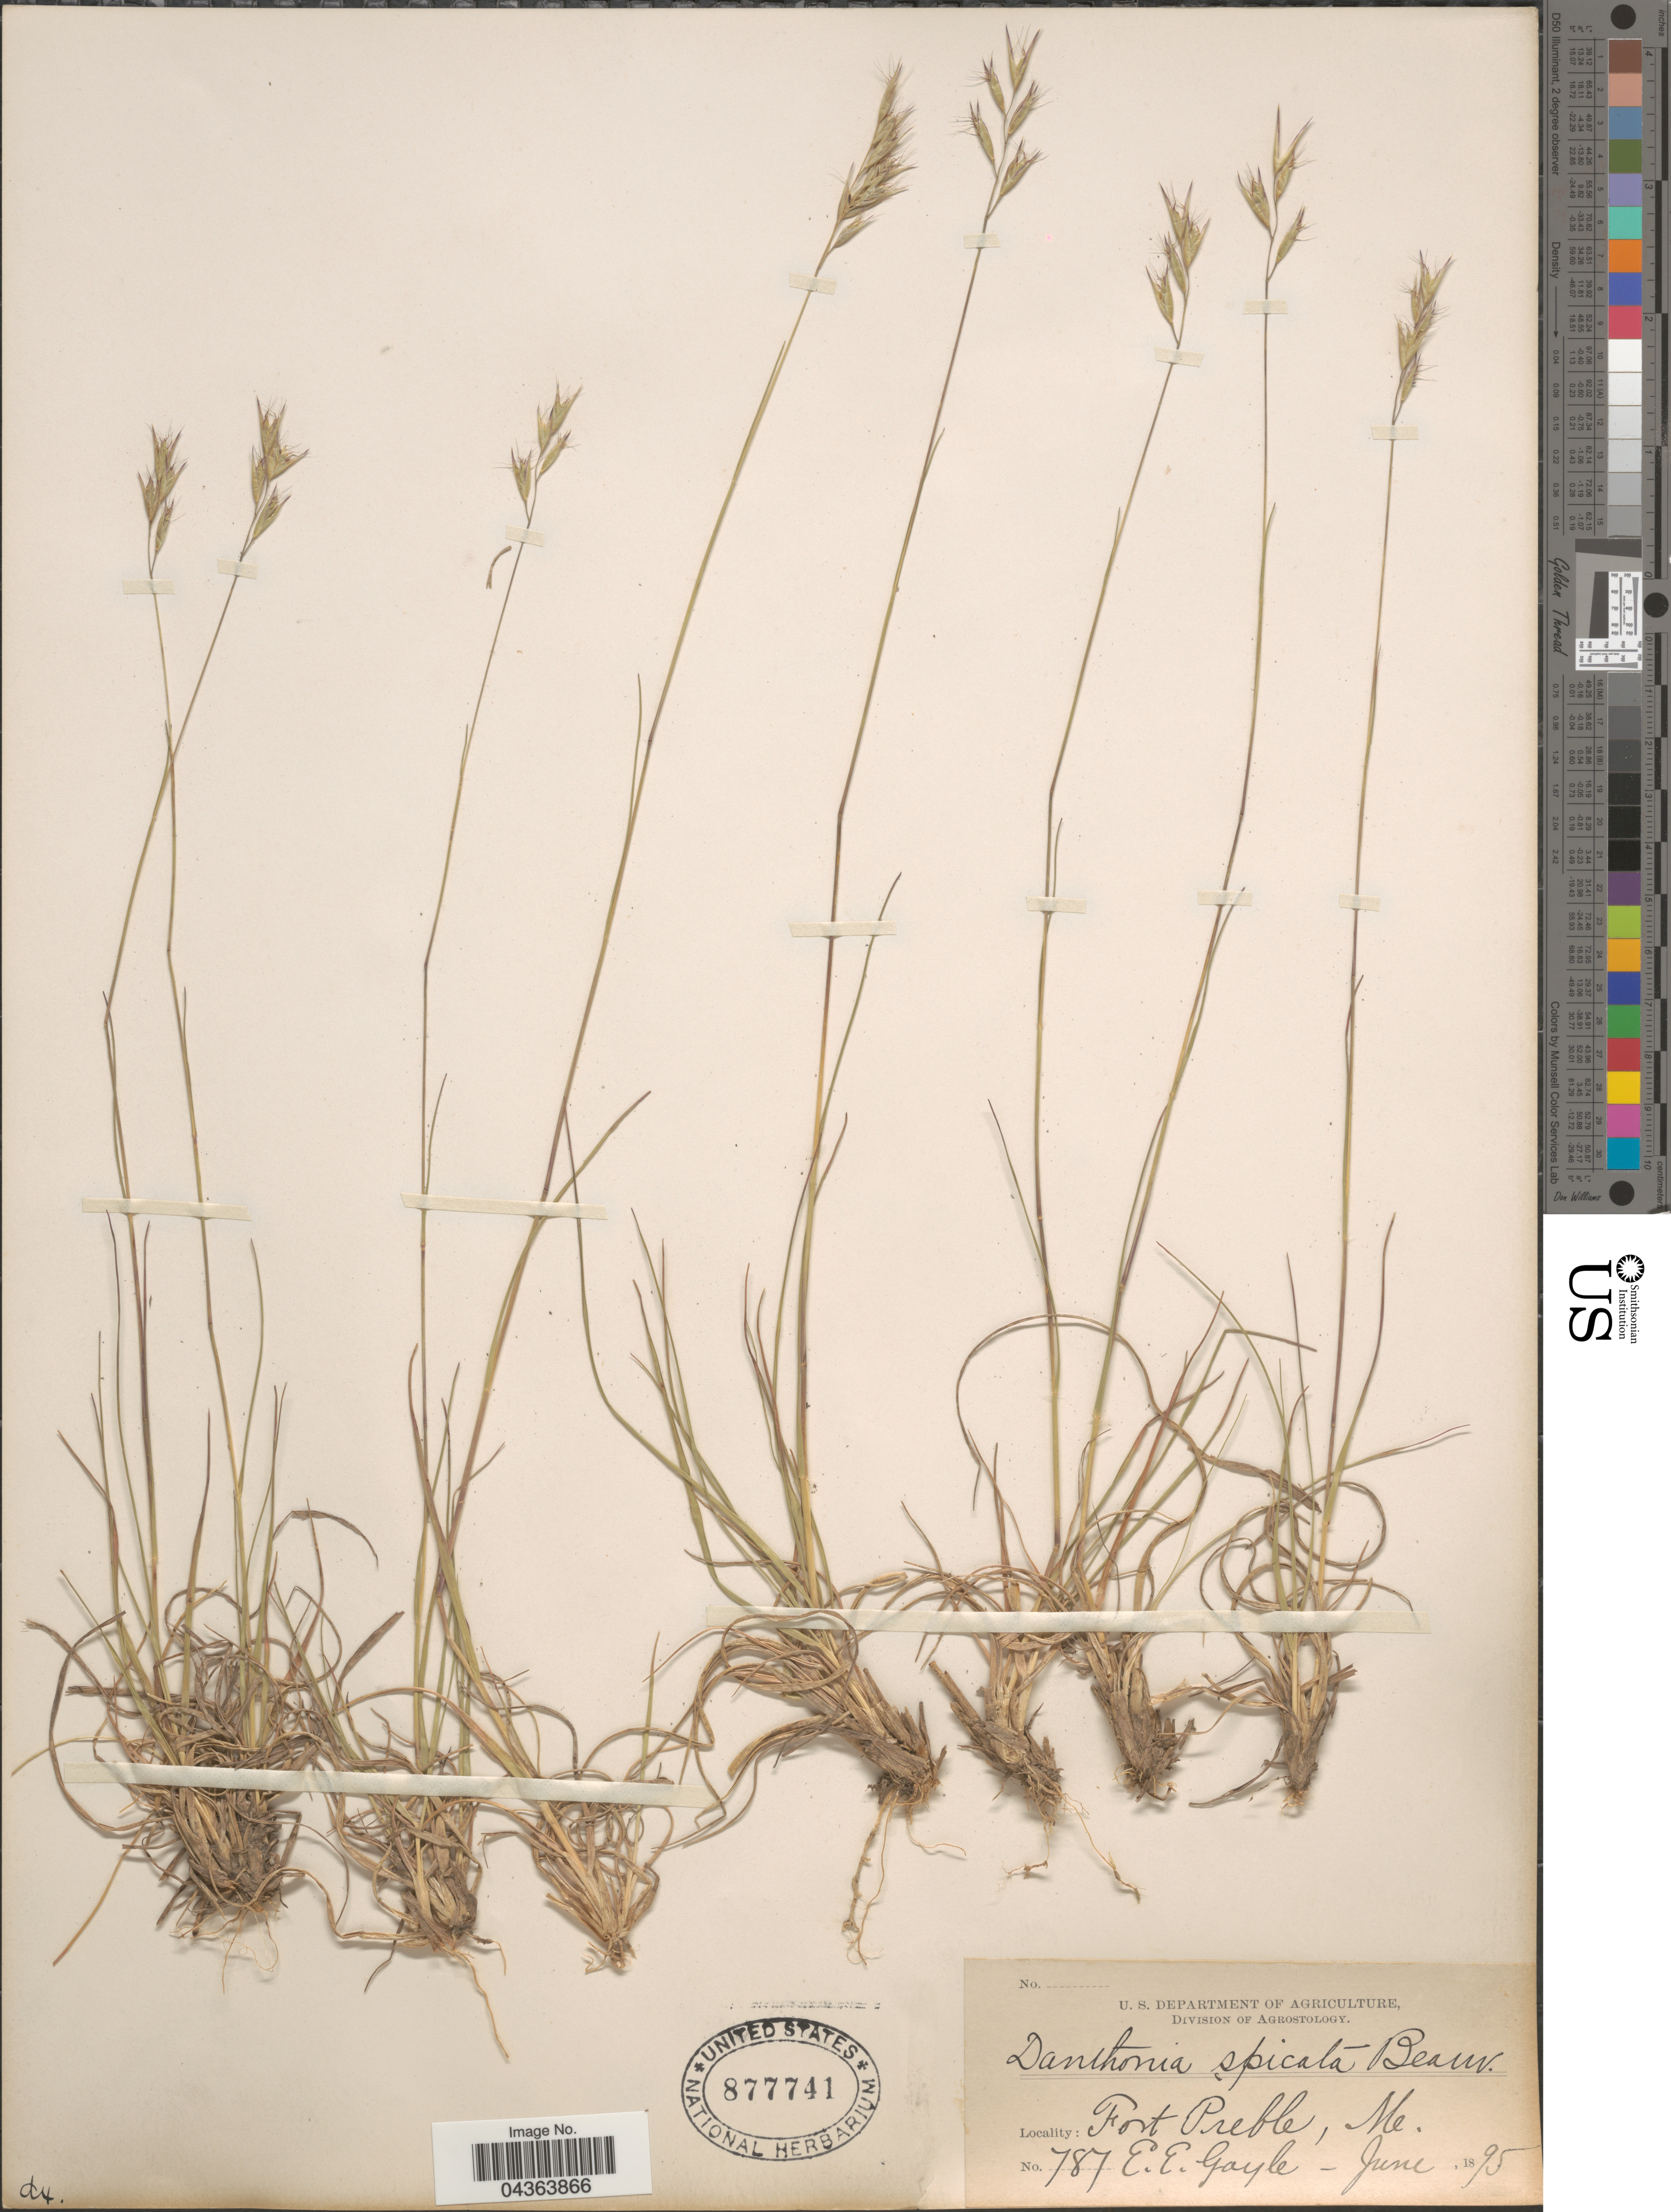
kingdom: Plantae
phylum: Tracheophyta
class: Liliopsida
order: Poales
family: Poaceae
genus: Danthonia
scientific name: Danthonia spicata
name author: (L.) P. Beauv. ex Roem. & Schult.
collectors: E. Gayle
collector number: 787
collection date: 1895-06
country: United States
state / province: Maine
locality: Port Preble.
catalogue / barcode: US 877741